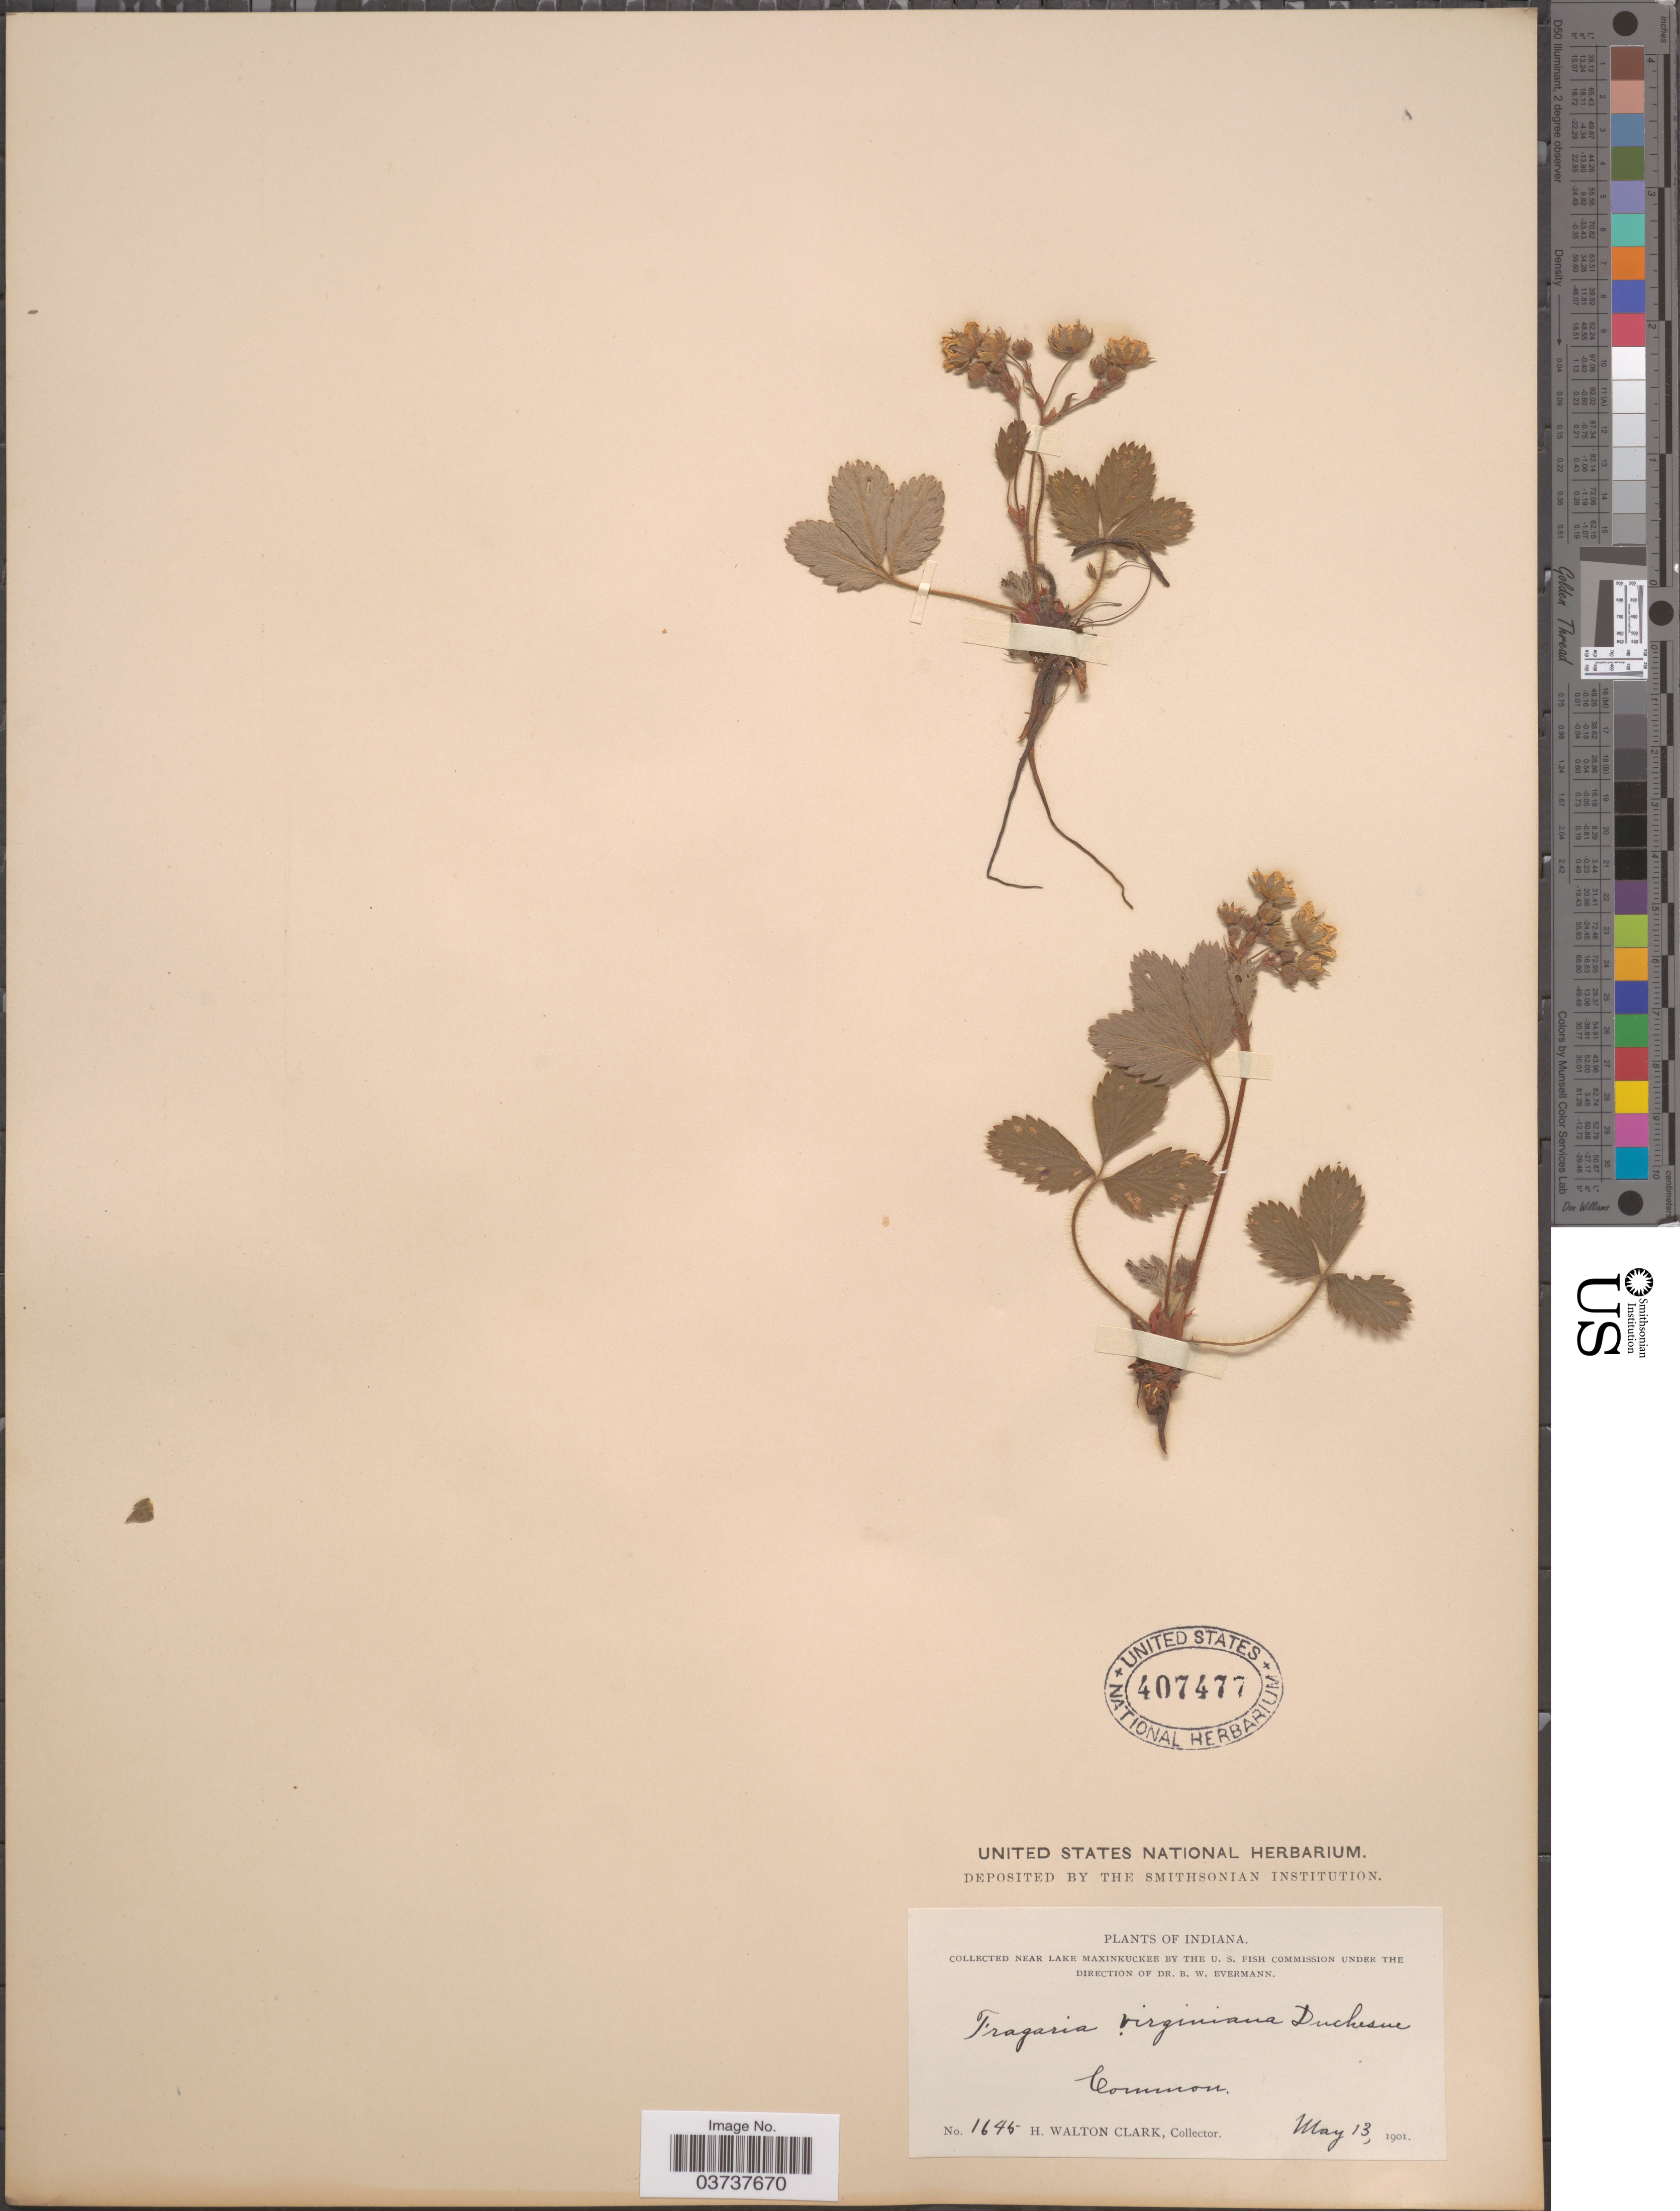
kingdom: Plantae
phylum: Tracheophyta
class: Magnoliopsida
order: Rosales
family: Rosaceae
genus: Fragaria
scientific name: Fragaria virginiana var. grayana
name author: (E. Vilm. ex Gay) Rydb.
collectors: H. W. Clark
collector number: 1645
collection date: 1901-05-13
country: United States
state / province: Indiana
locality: Near Lake Maxinkuckee.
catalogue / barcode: US 407477